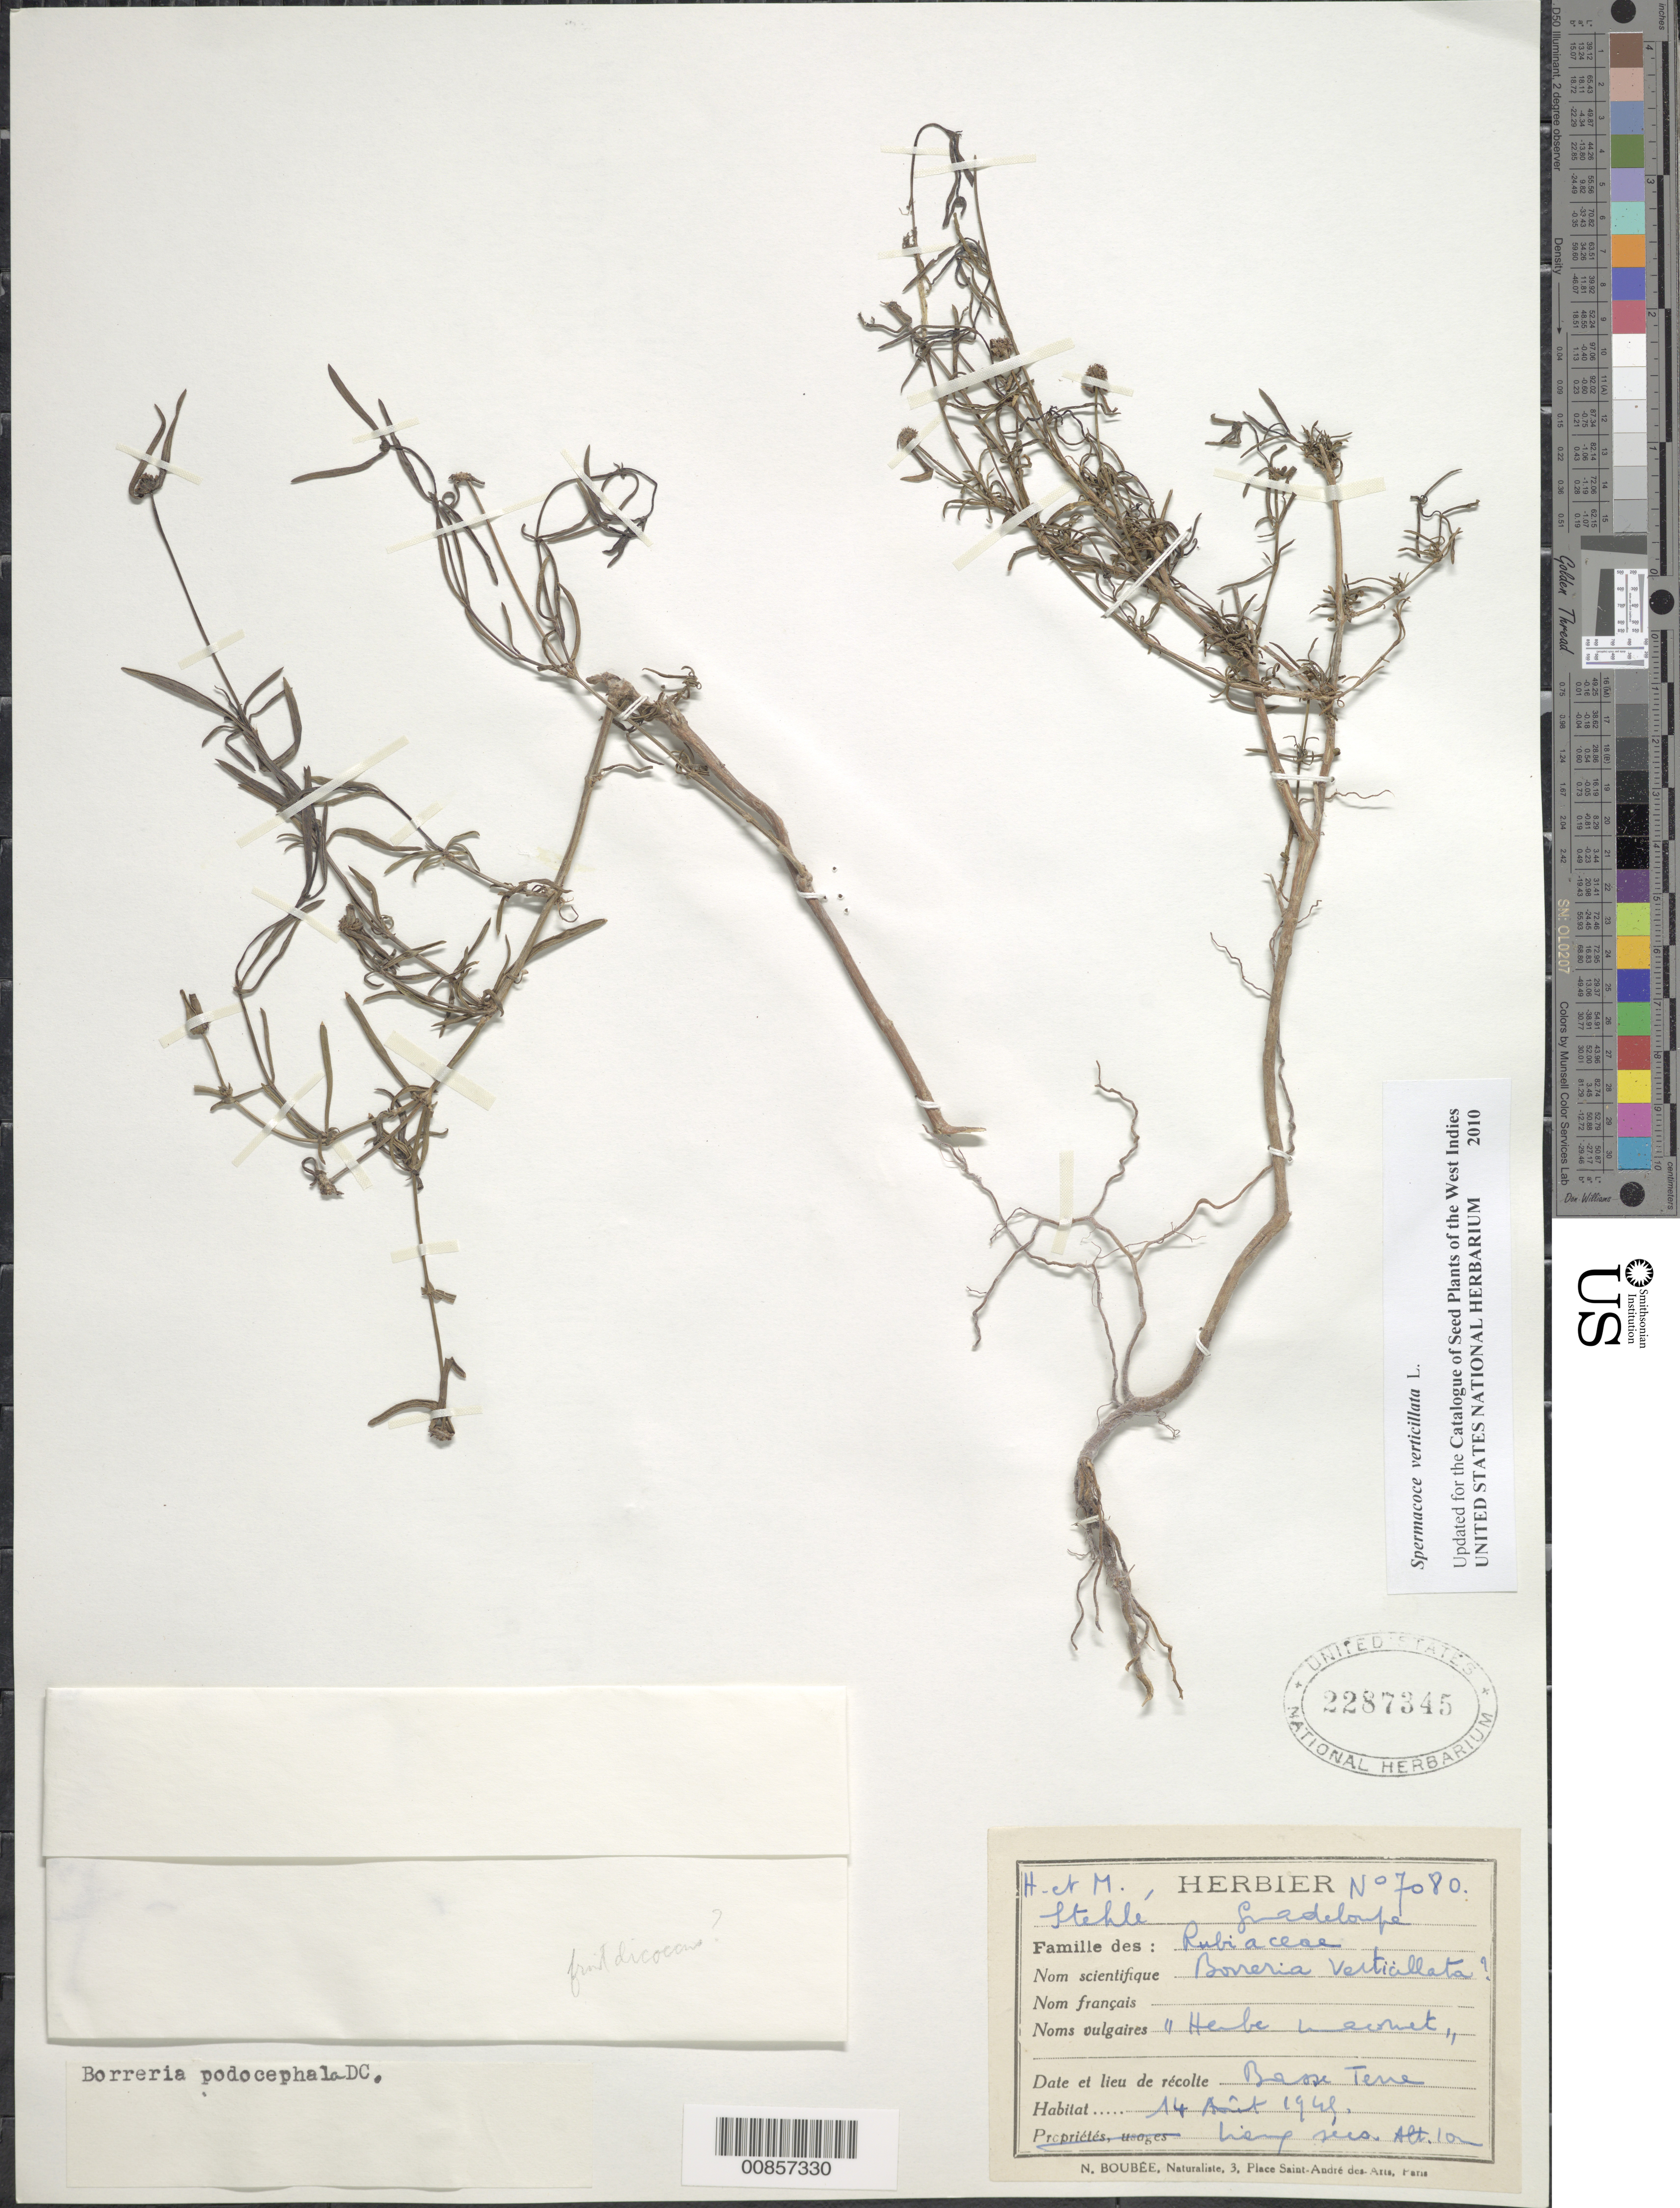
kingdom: Plantae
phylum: Tracheophyta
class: Magnoliopsida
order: Gentianales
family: Rubiaceae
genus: Spermacoce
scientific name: Spermacoce verticillata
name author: L.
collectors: H. Stehlé & M. Stehlé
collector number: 7080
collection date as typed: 14 Aug 1948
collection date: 1948-08-14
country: Guadeloupe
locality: Basse Terre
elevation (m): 10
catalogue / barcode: US 2287345